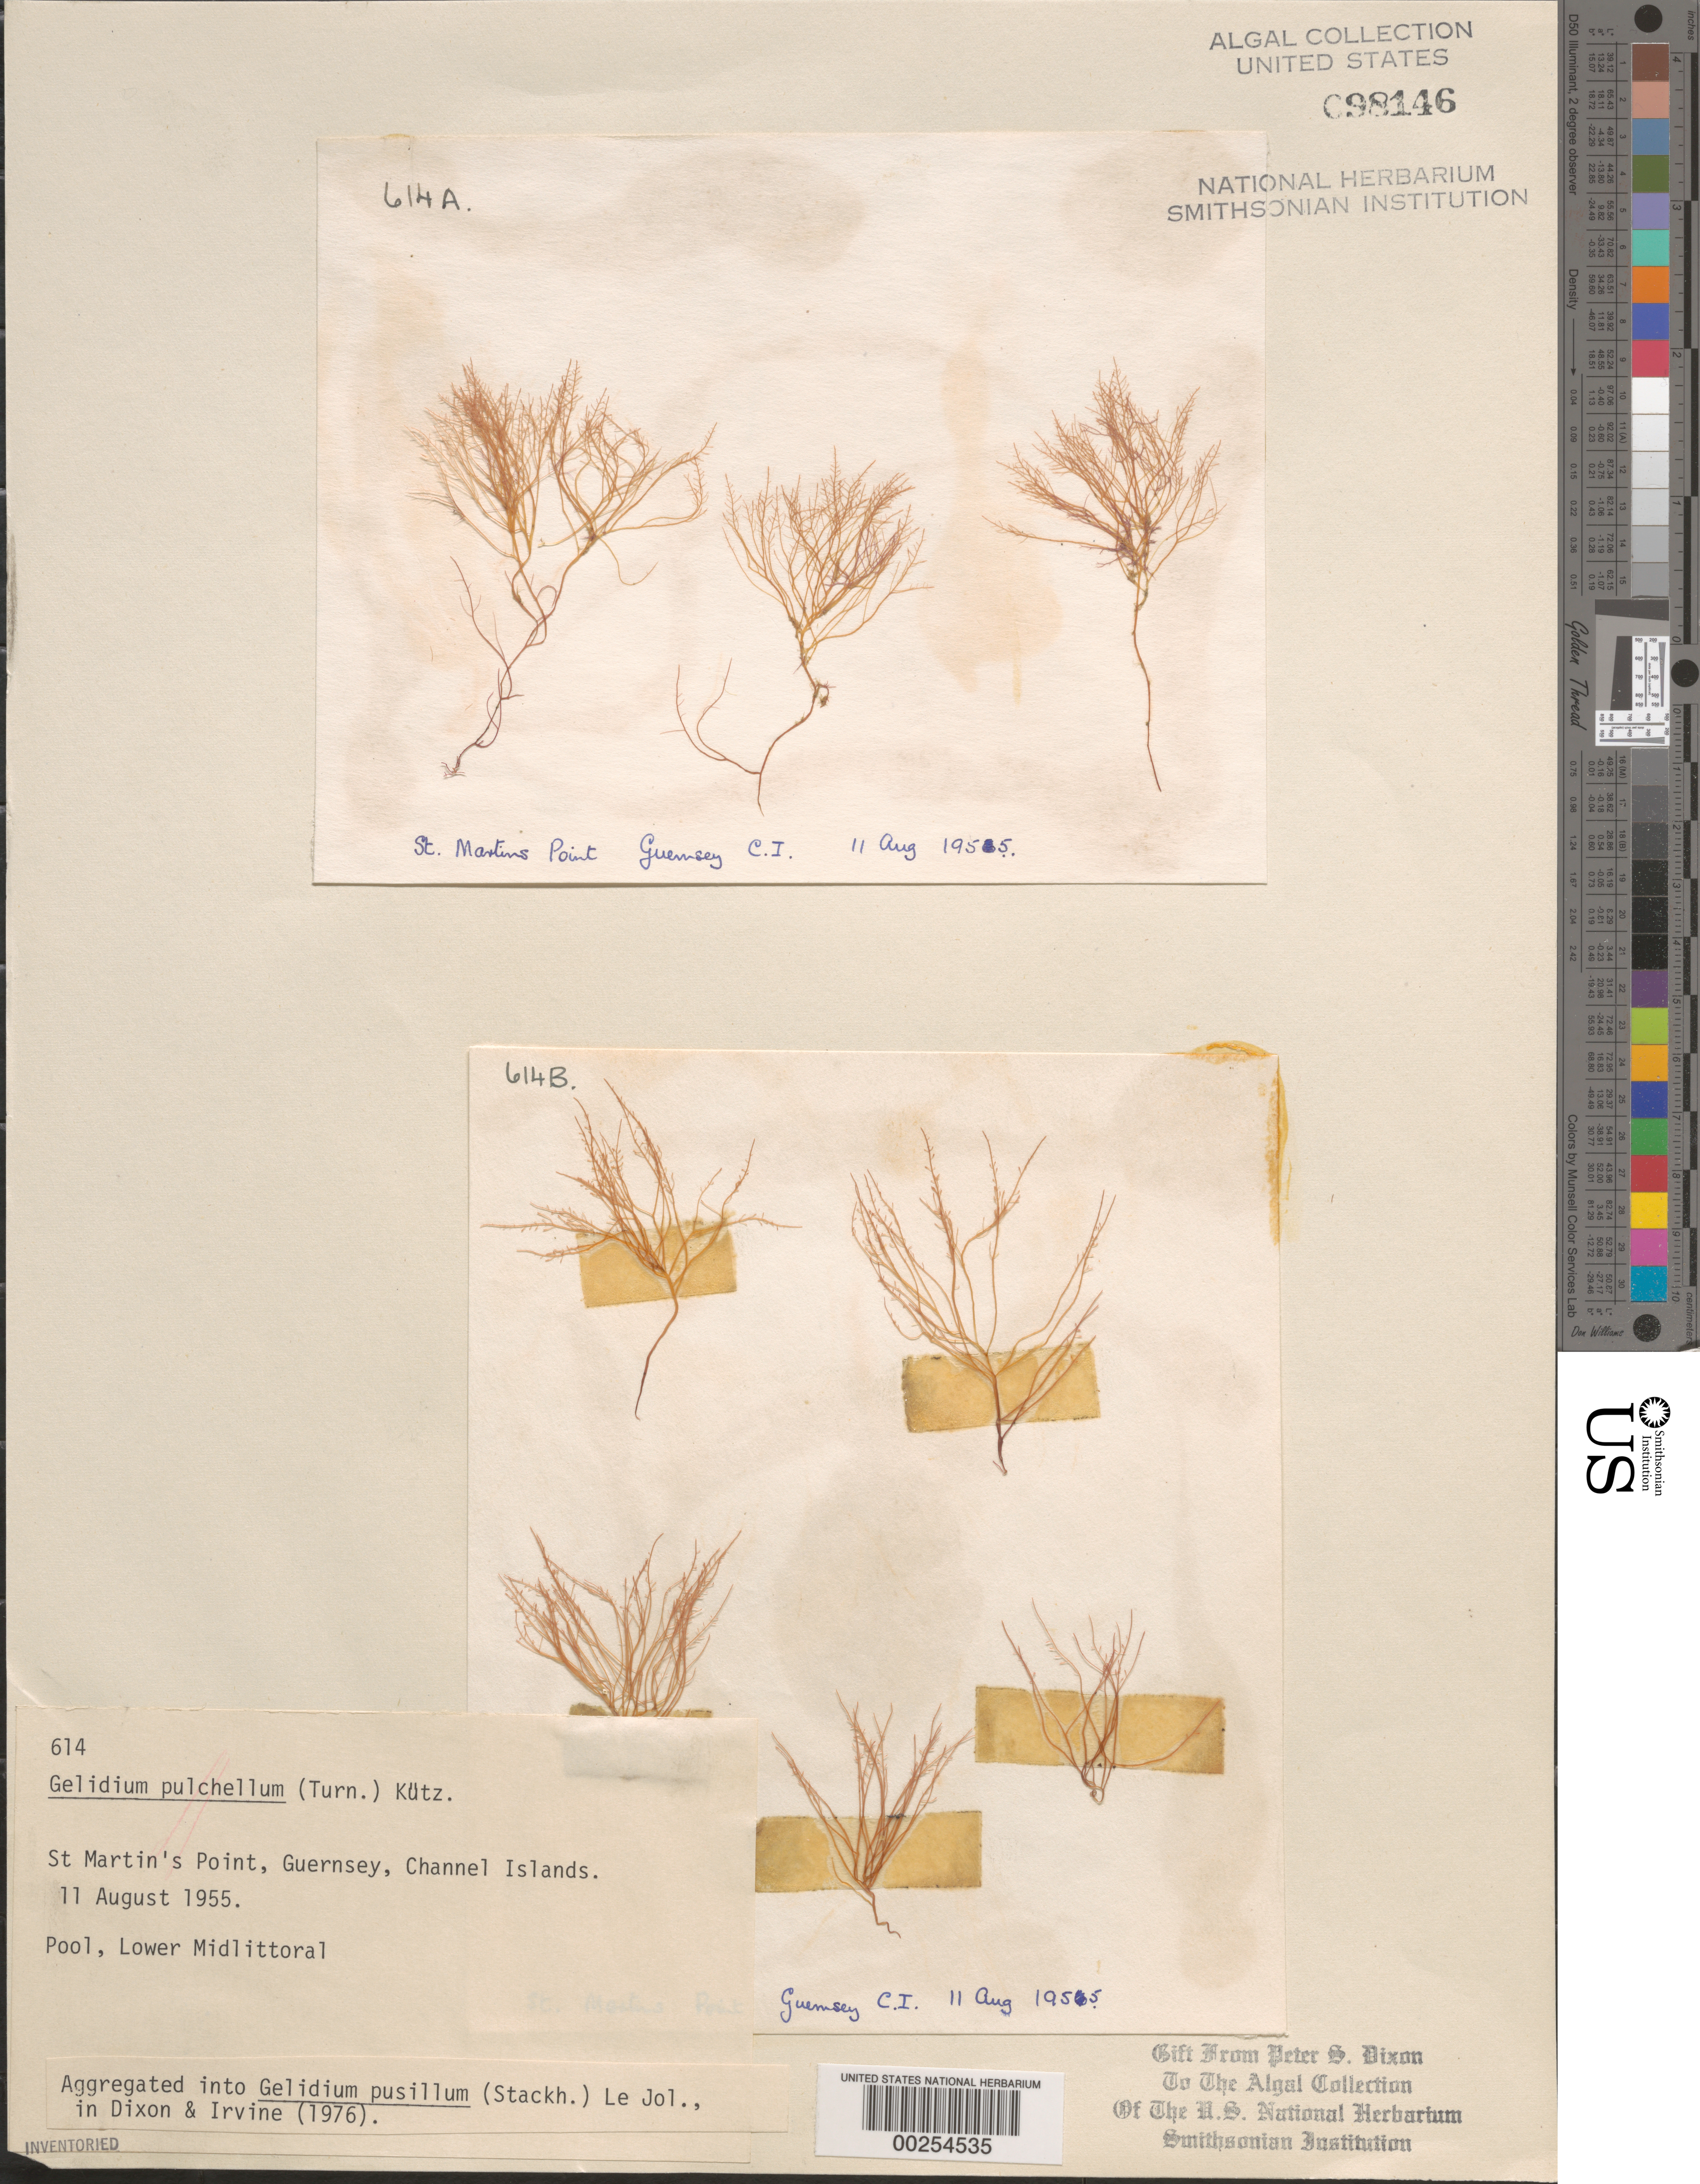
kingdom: Plantae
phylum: Rhodophyta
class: Florideophyceae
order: Gelidiales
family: Gelidiaceae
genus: Gelidium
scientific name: Gelidium pusillum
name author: (Stackh.) Le Jol.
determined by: Dixon, P. S.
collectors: P. S. Dixon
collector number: PSD 614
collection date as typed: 11 Aug 1955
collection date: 1955-08-11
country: United Kingdom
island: Guernsey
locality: St. Martin's Point. Channel Islands. Bailiwick of Guernsey.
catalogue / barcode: US 98146